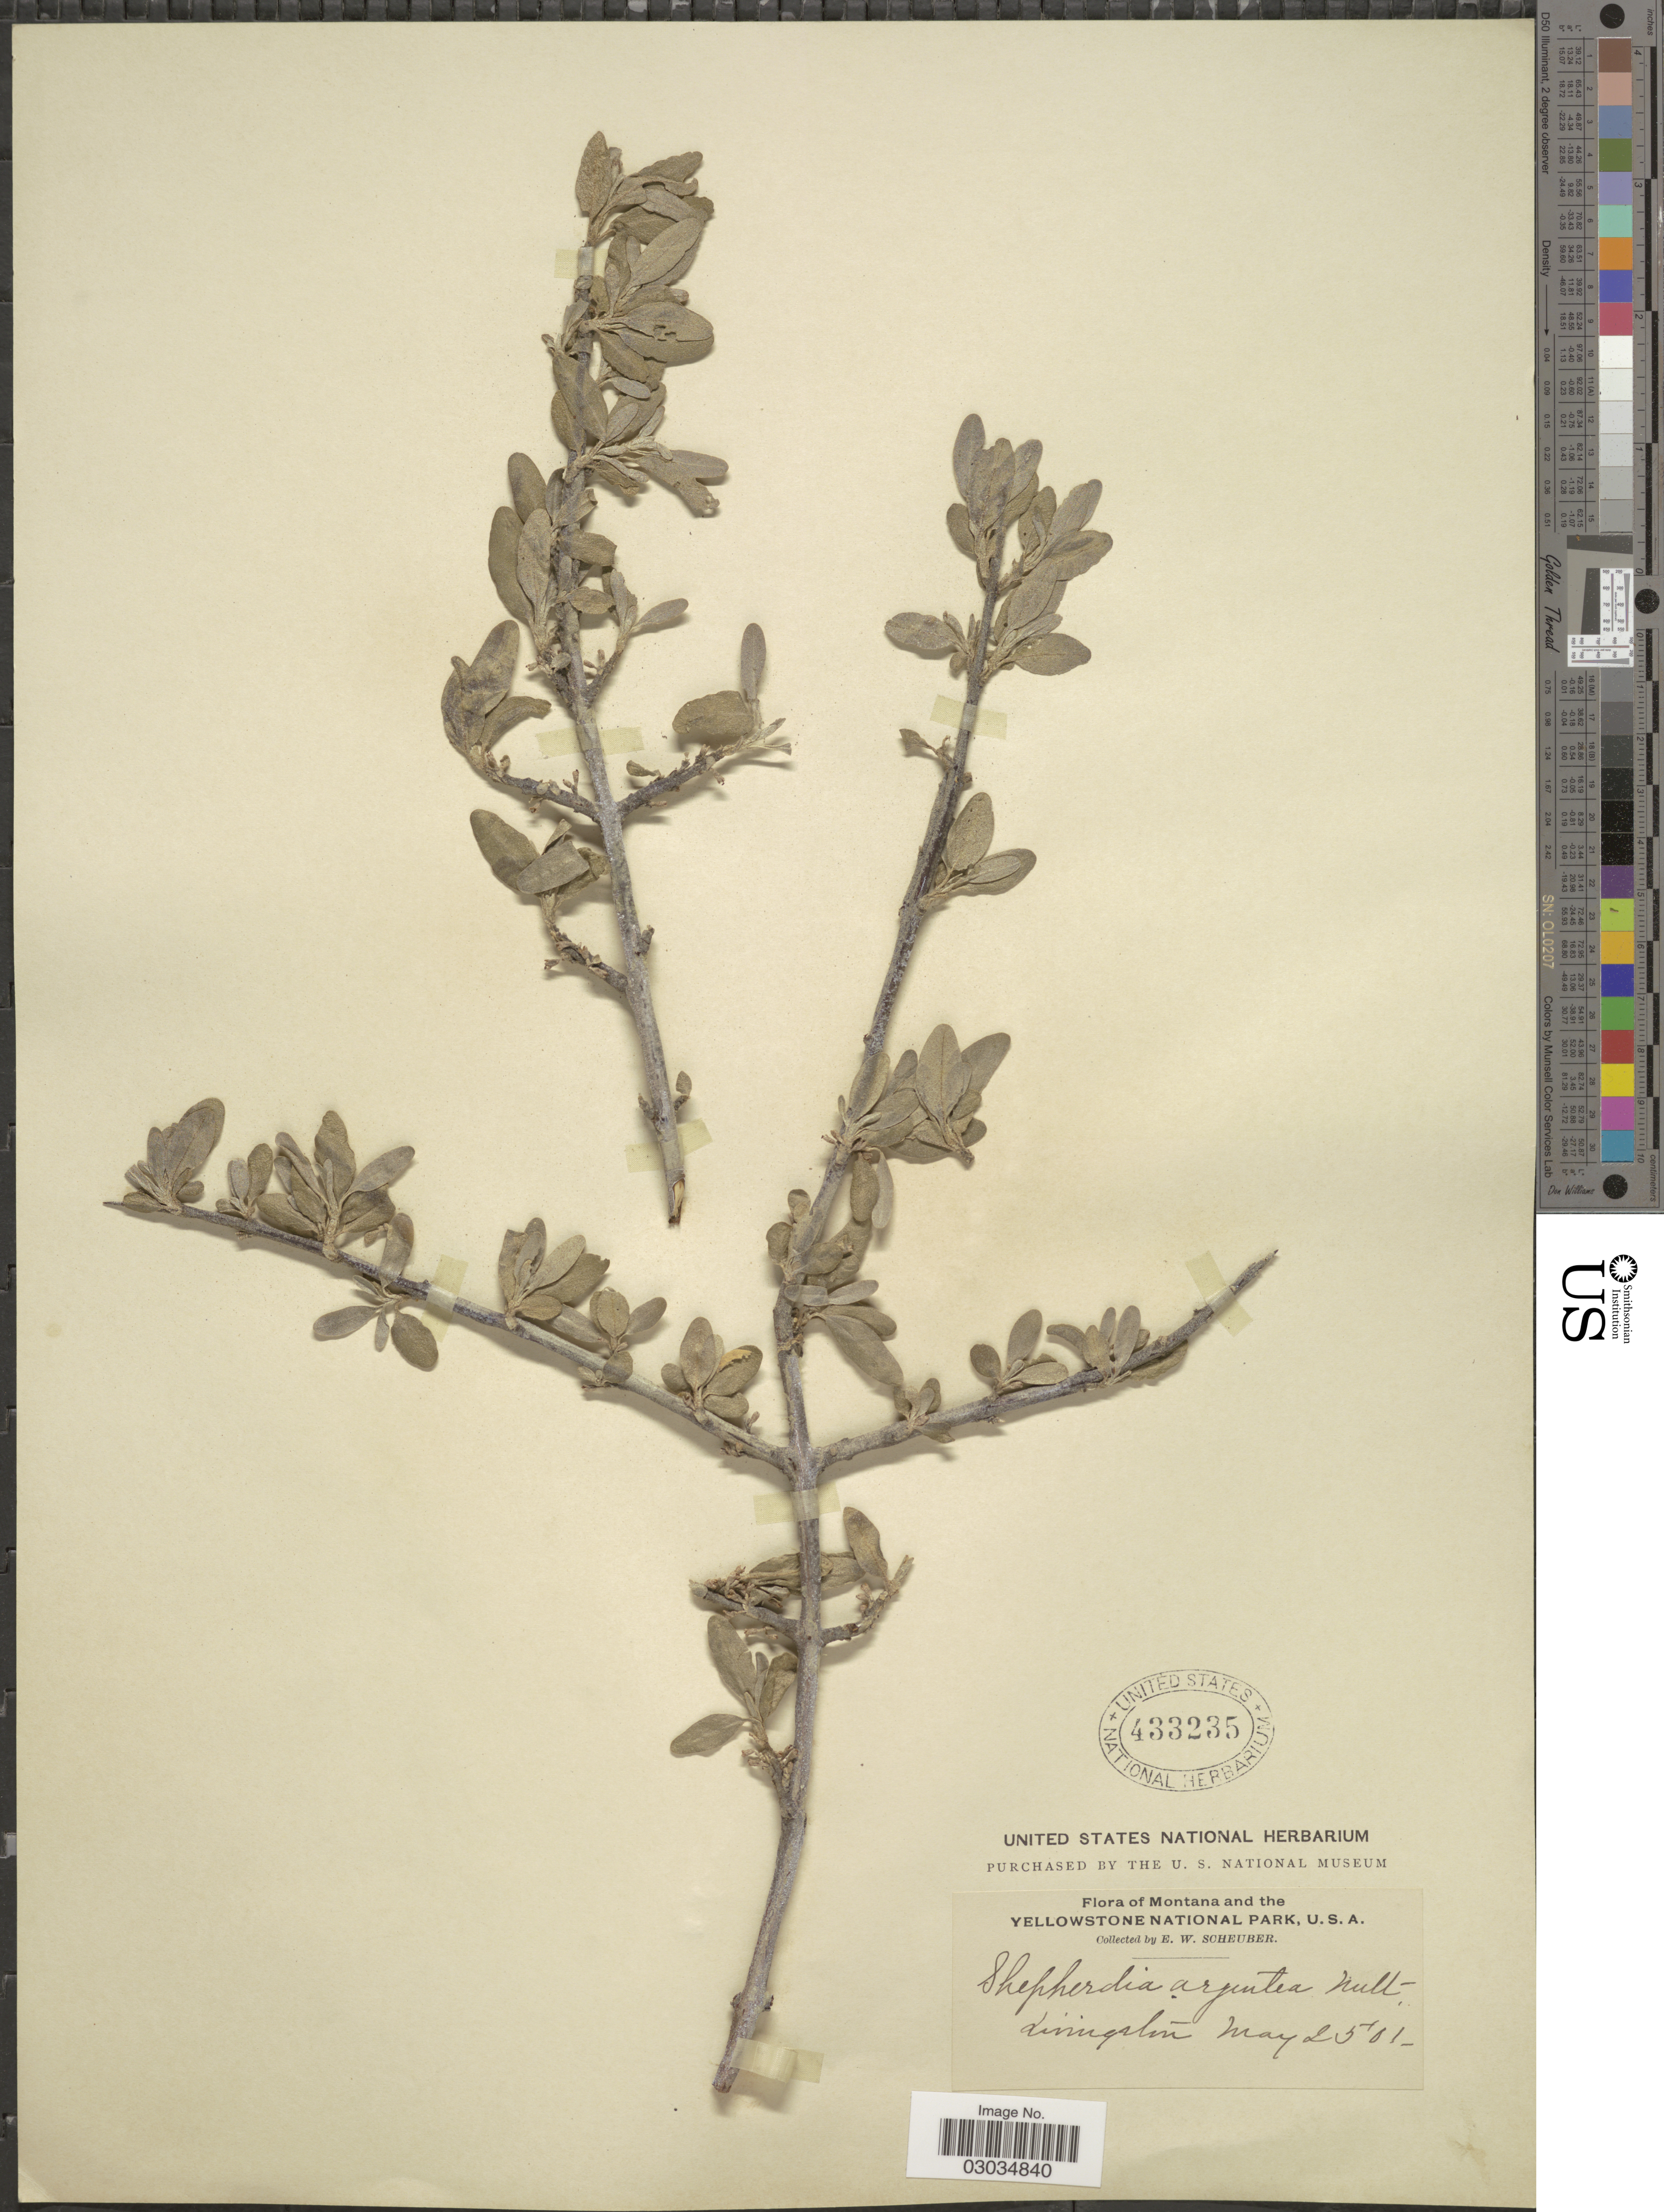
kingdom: Plantae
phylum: Tracheophyta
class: Magnoliopsida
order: Rosales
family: Elaeagnaceae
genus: Shepherdia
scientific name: Shepherdia argentea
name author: (Pursh) Nutt.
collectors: E. Scheuber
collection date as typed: Transcribed d/m/y: 25/5/01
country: United States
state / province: Montana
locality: Yellowstone National Park, Livingston.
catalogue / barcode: US 433235